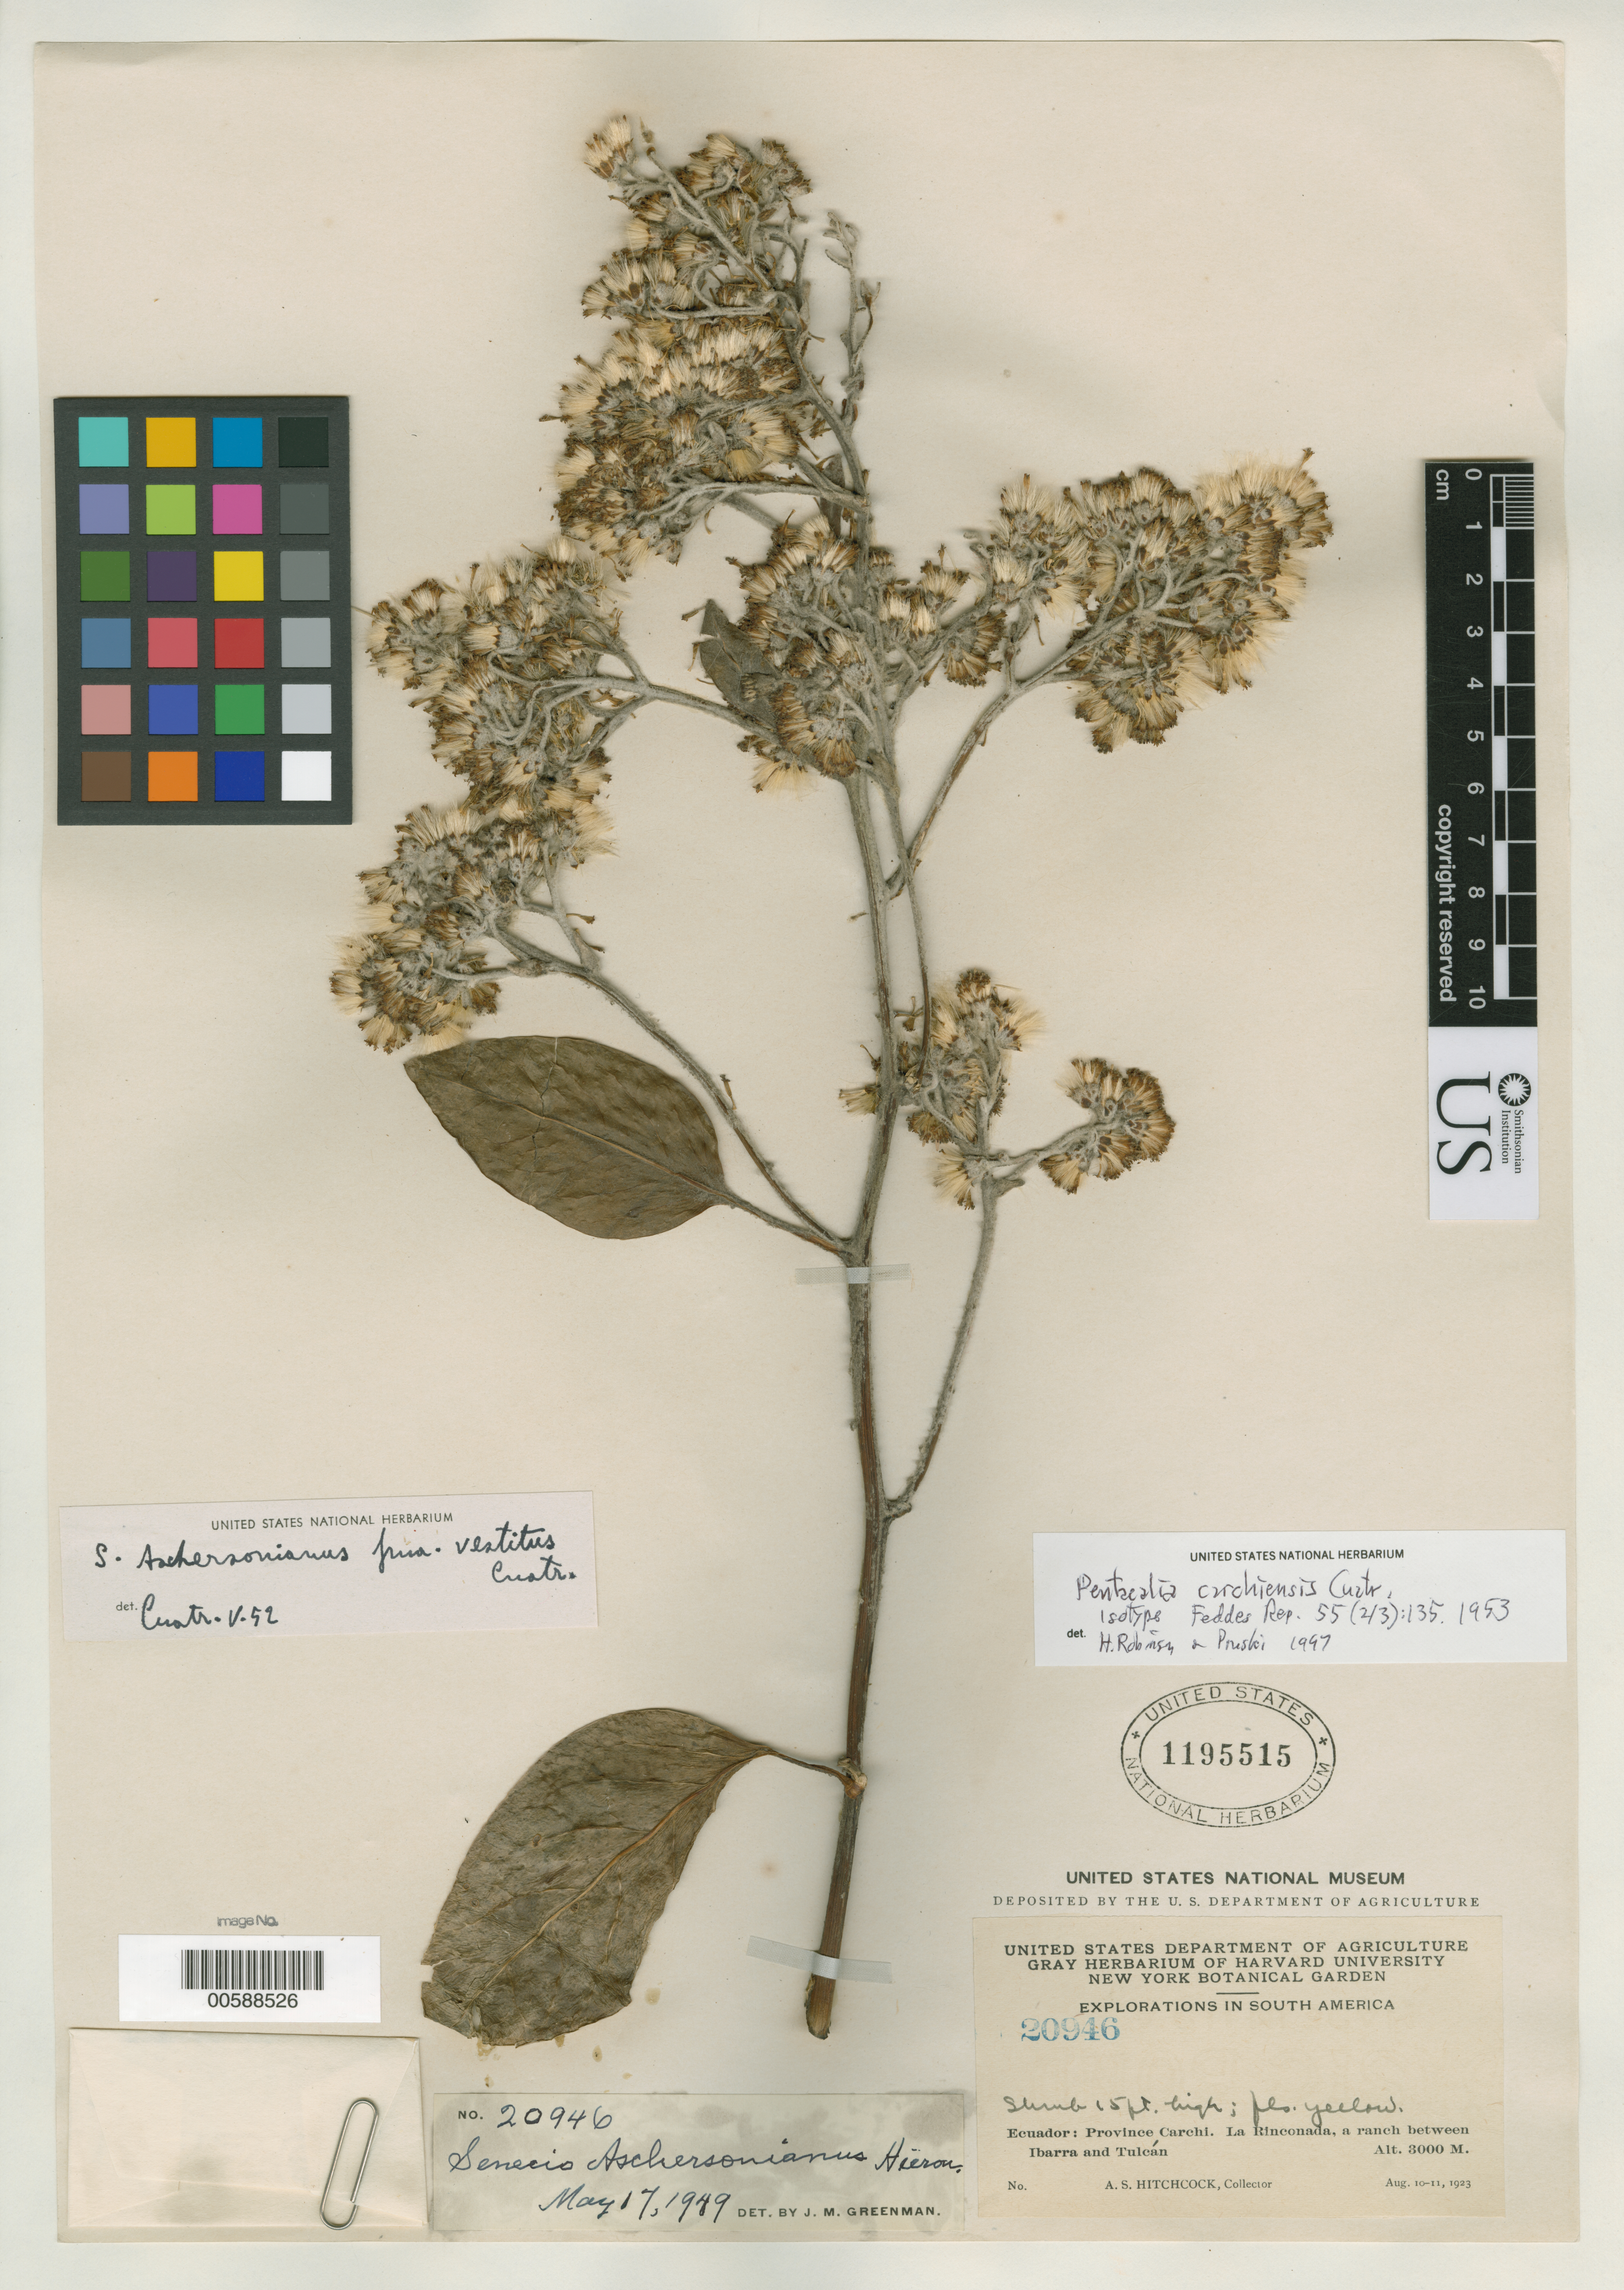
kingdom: Plantae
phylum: Tracheophyta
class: Magnoliopsida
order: Asterales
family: Asteraceae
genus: Senecio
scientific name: Senecio carchiensis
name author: Cuatrec.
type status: Isotype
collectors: A. S. Hitchcock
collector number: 20946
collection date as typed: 10 Aug 1923 to 11 Aug 1923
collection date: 1923-08-10/1923-08-11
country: Ecuador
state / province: Carchi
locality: La Rinconada, ranch between Ibarra & Tulcan.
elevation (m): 3000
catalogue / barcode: US 1195515